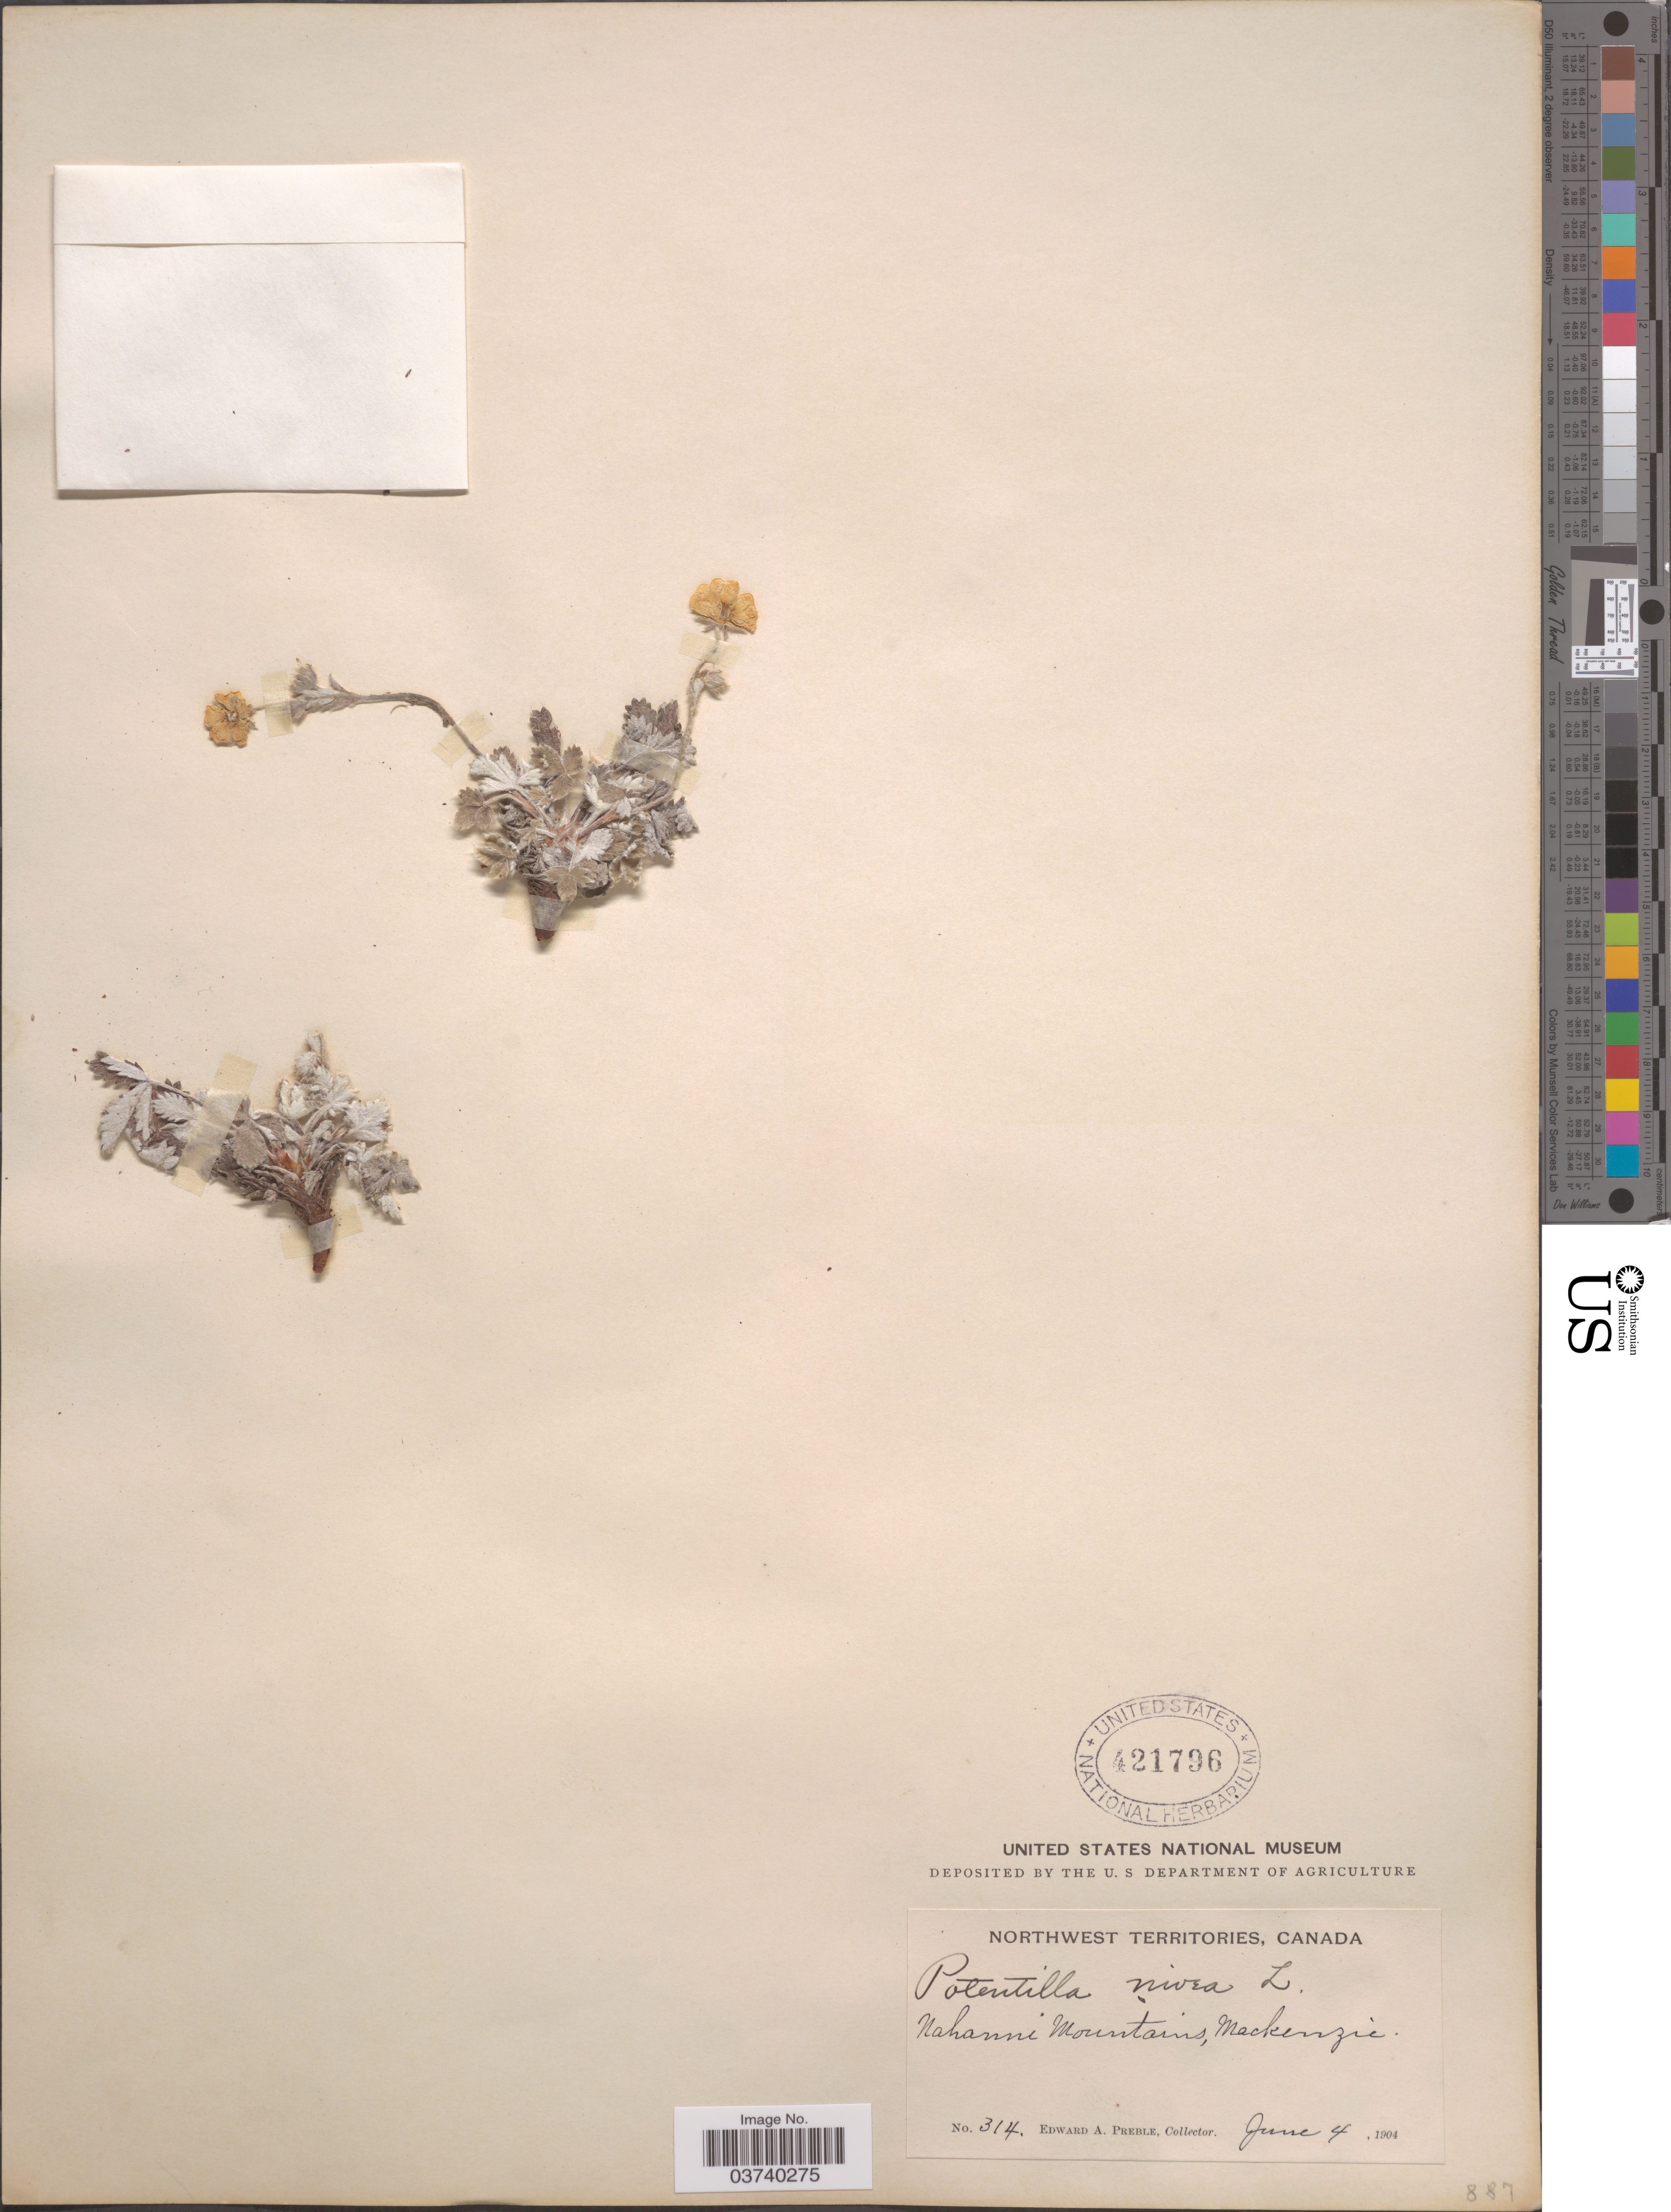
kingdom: Plantae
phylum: Tracheophyta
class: Magnoliopsida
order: Rosales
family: Rosaceae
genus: Potentilla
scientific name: Potentilla nivea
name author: L.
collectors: E. Preble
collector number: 314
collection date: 1904-06-04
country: Canada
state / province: Northwest Territories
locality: Nahanni Mountains, Mackenzie.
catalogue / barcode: US 421796